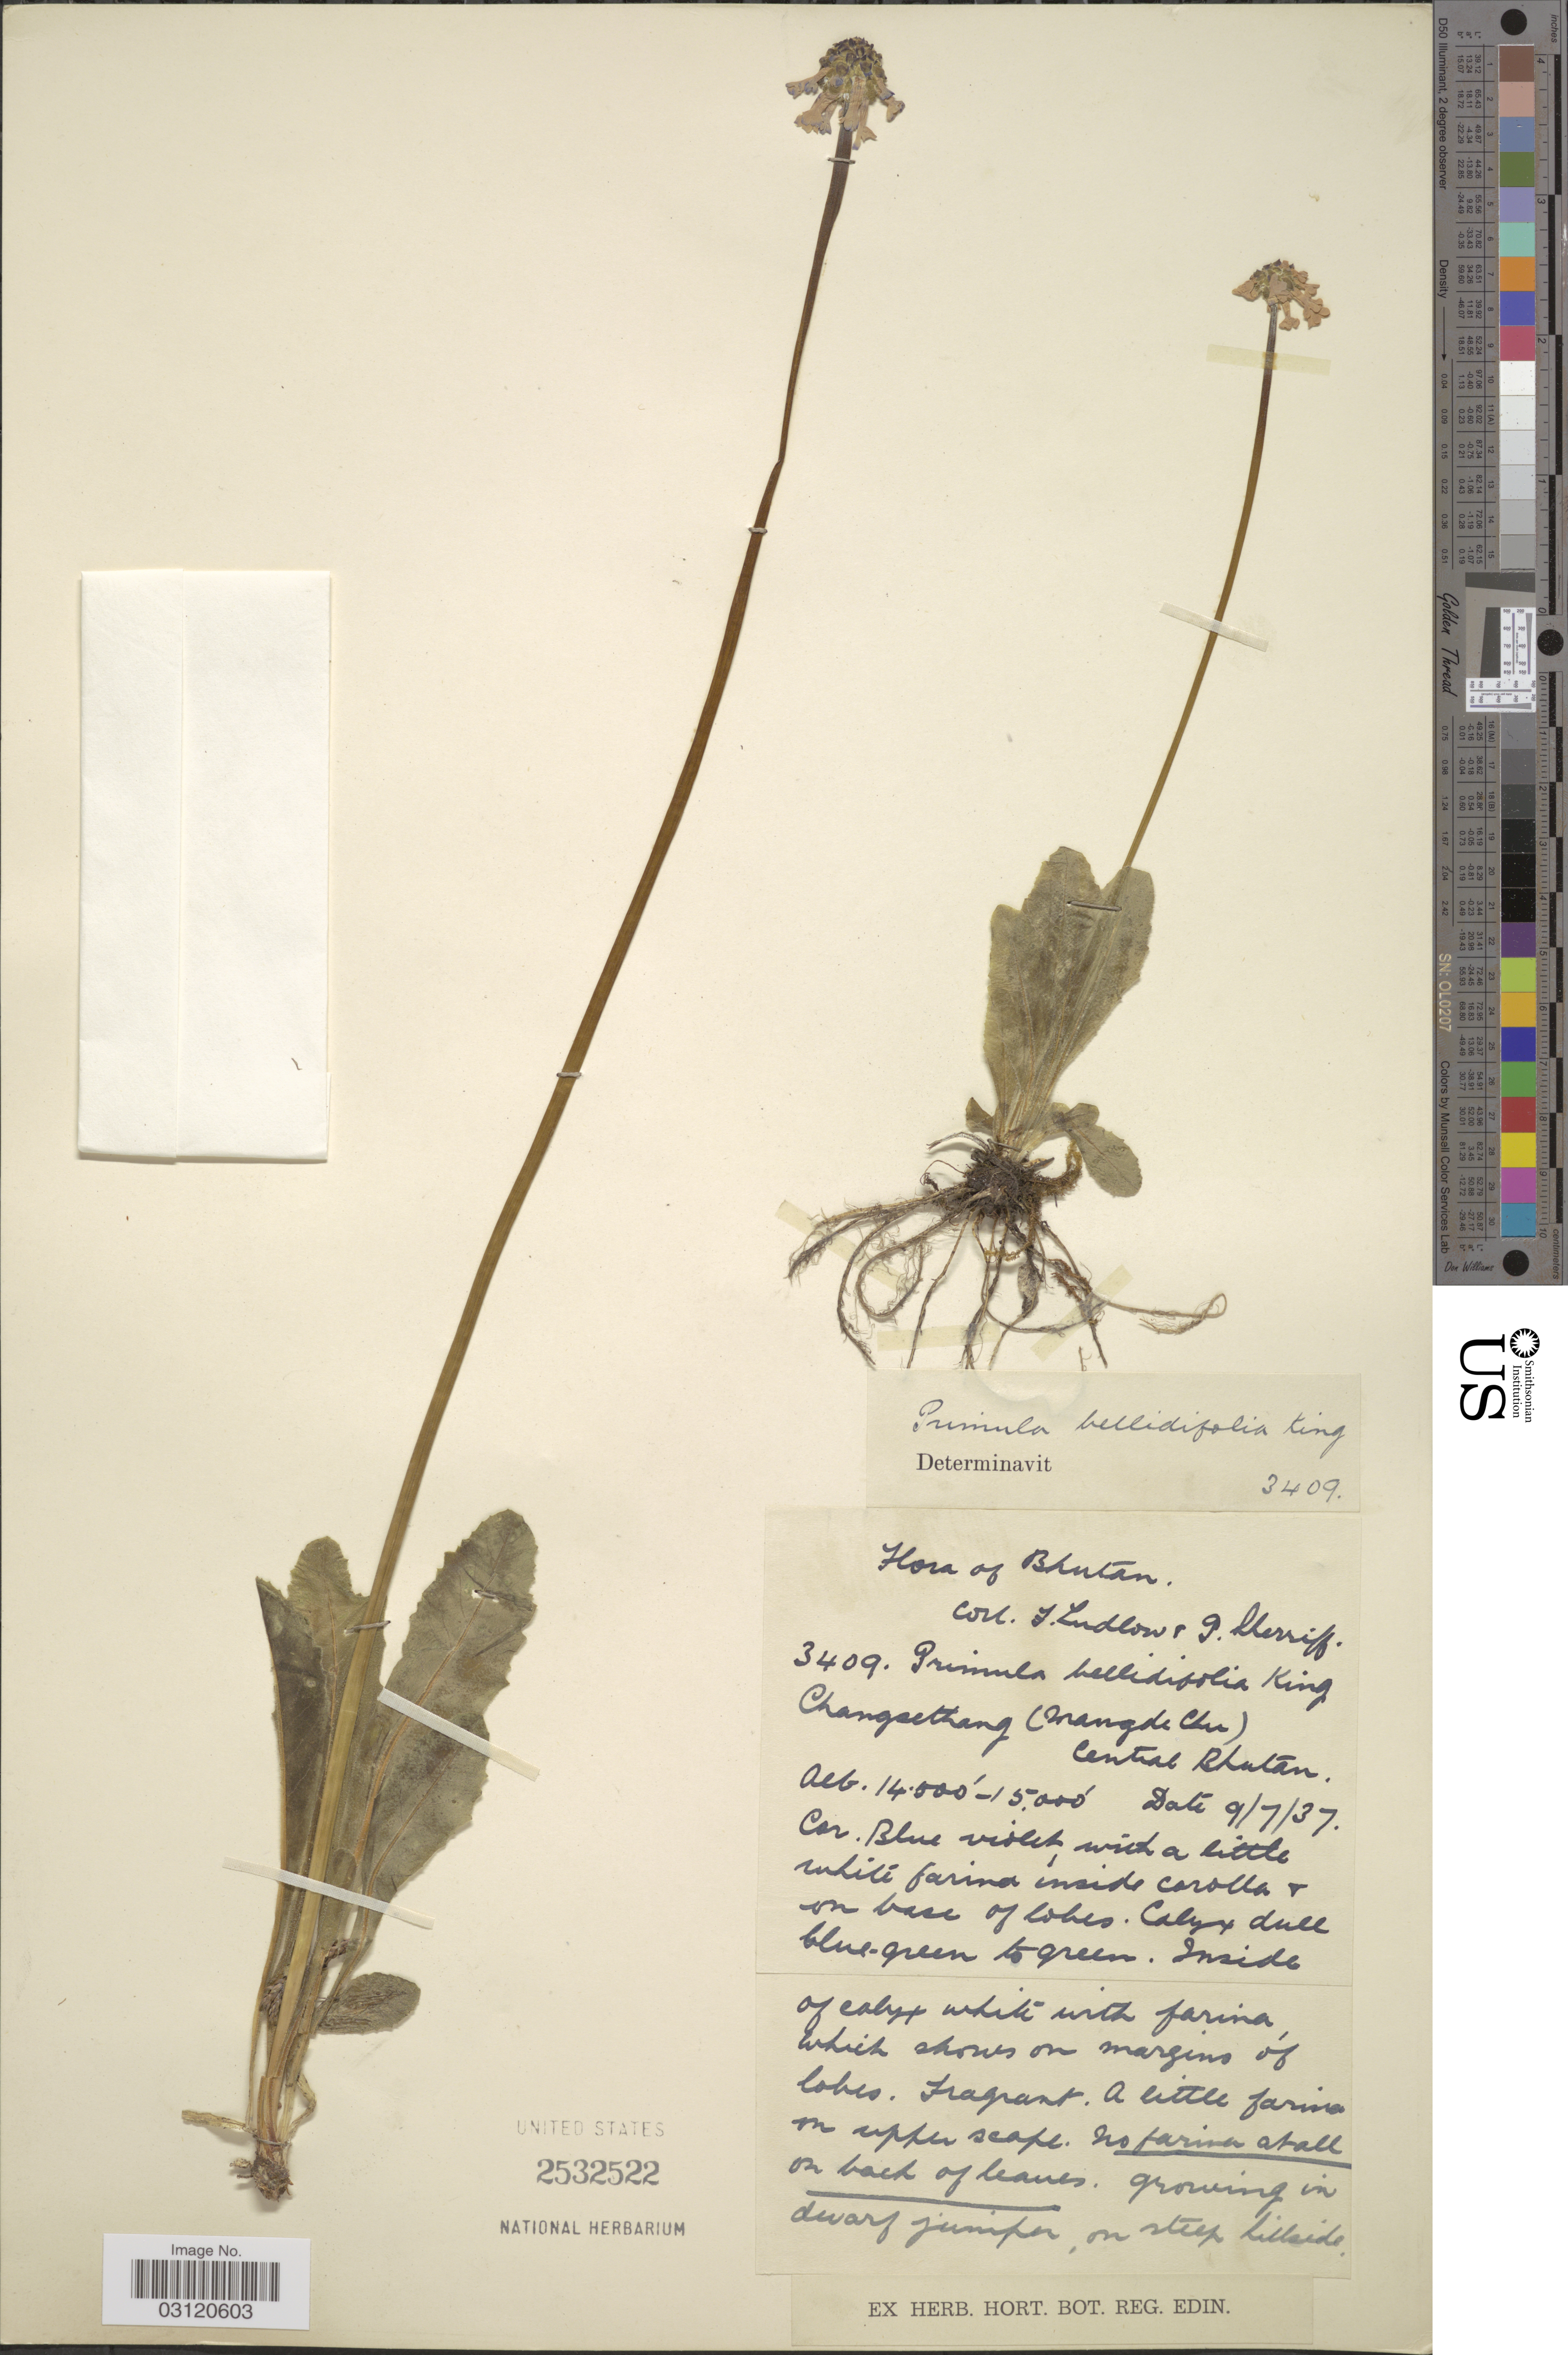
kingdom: Plantae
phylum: Tracheophyta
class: Magnoliopsida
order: Ericales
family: Primulaceae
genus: Primula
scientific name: Primula bellidifolia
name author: King ex Hook. f.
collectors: F. Ludlow & G. Sherriff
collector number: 3409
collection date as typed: Transcribed d/m/y: 9/7/37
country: Bhutan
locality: Changsethang (Mangde Chu), Central Bhutan.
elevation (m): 4267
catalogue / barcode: US 2532522